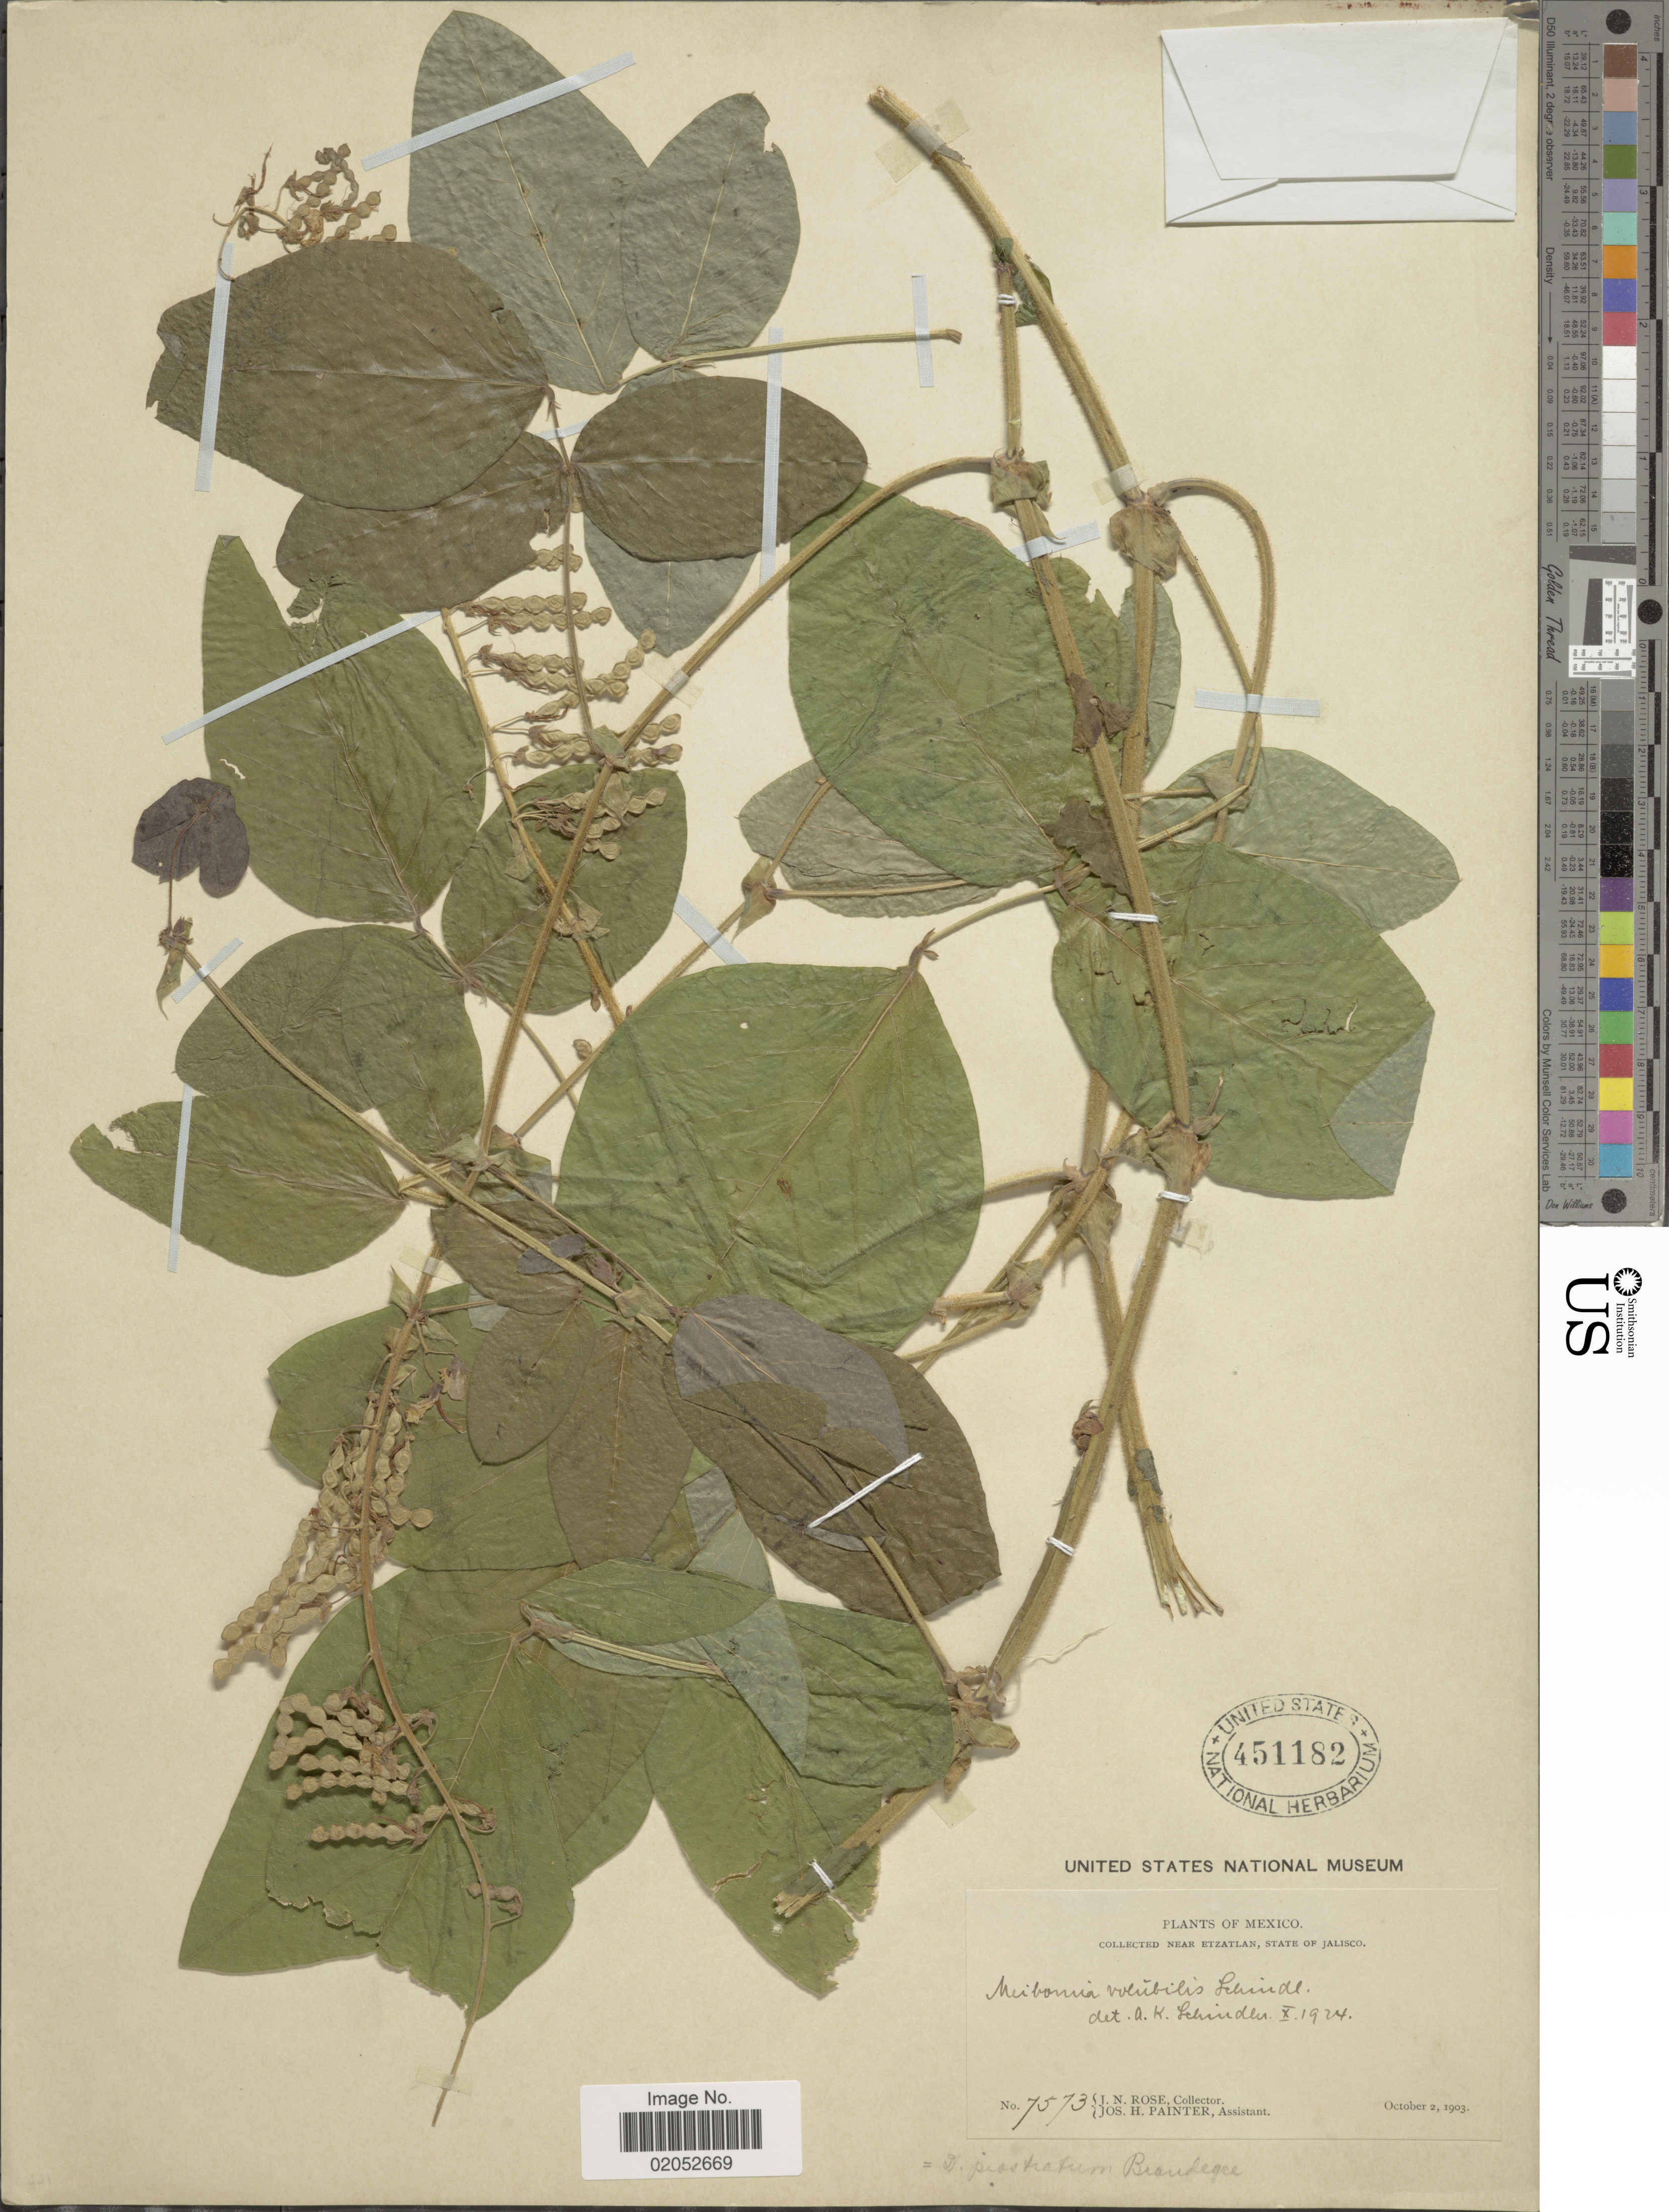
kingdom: Plantae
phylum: Tracheophyta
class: Magnoliopsida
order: Fabales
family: Fabaceae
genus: Desmodium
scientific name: Desmodium prostratum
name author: Brandegee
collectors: J. N. Rose & J. H. Painter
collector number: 7573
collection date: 1903-10-02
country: Mexico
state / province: Jalisco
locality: Near Etzatlan, State of Jalisco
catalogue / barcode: US 451182